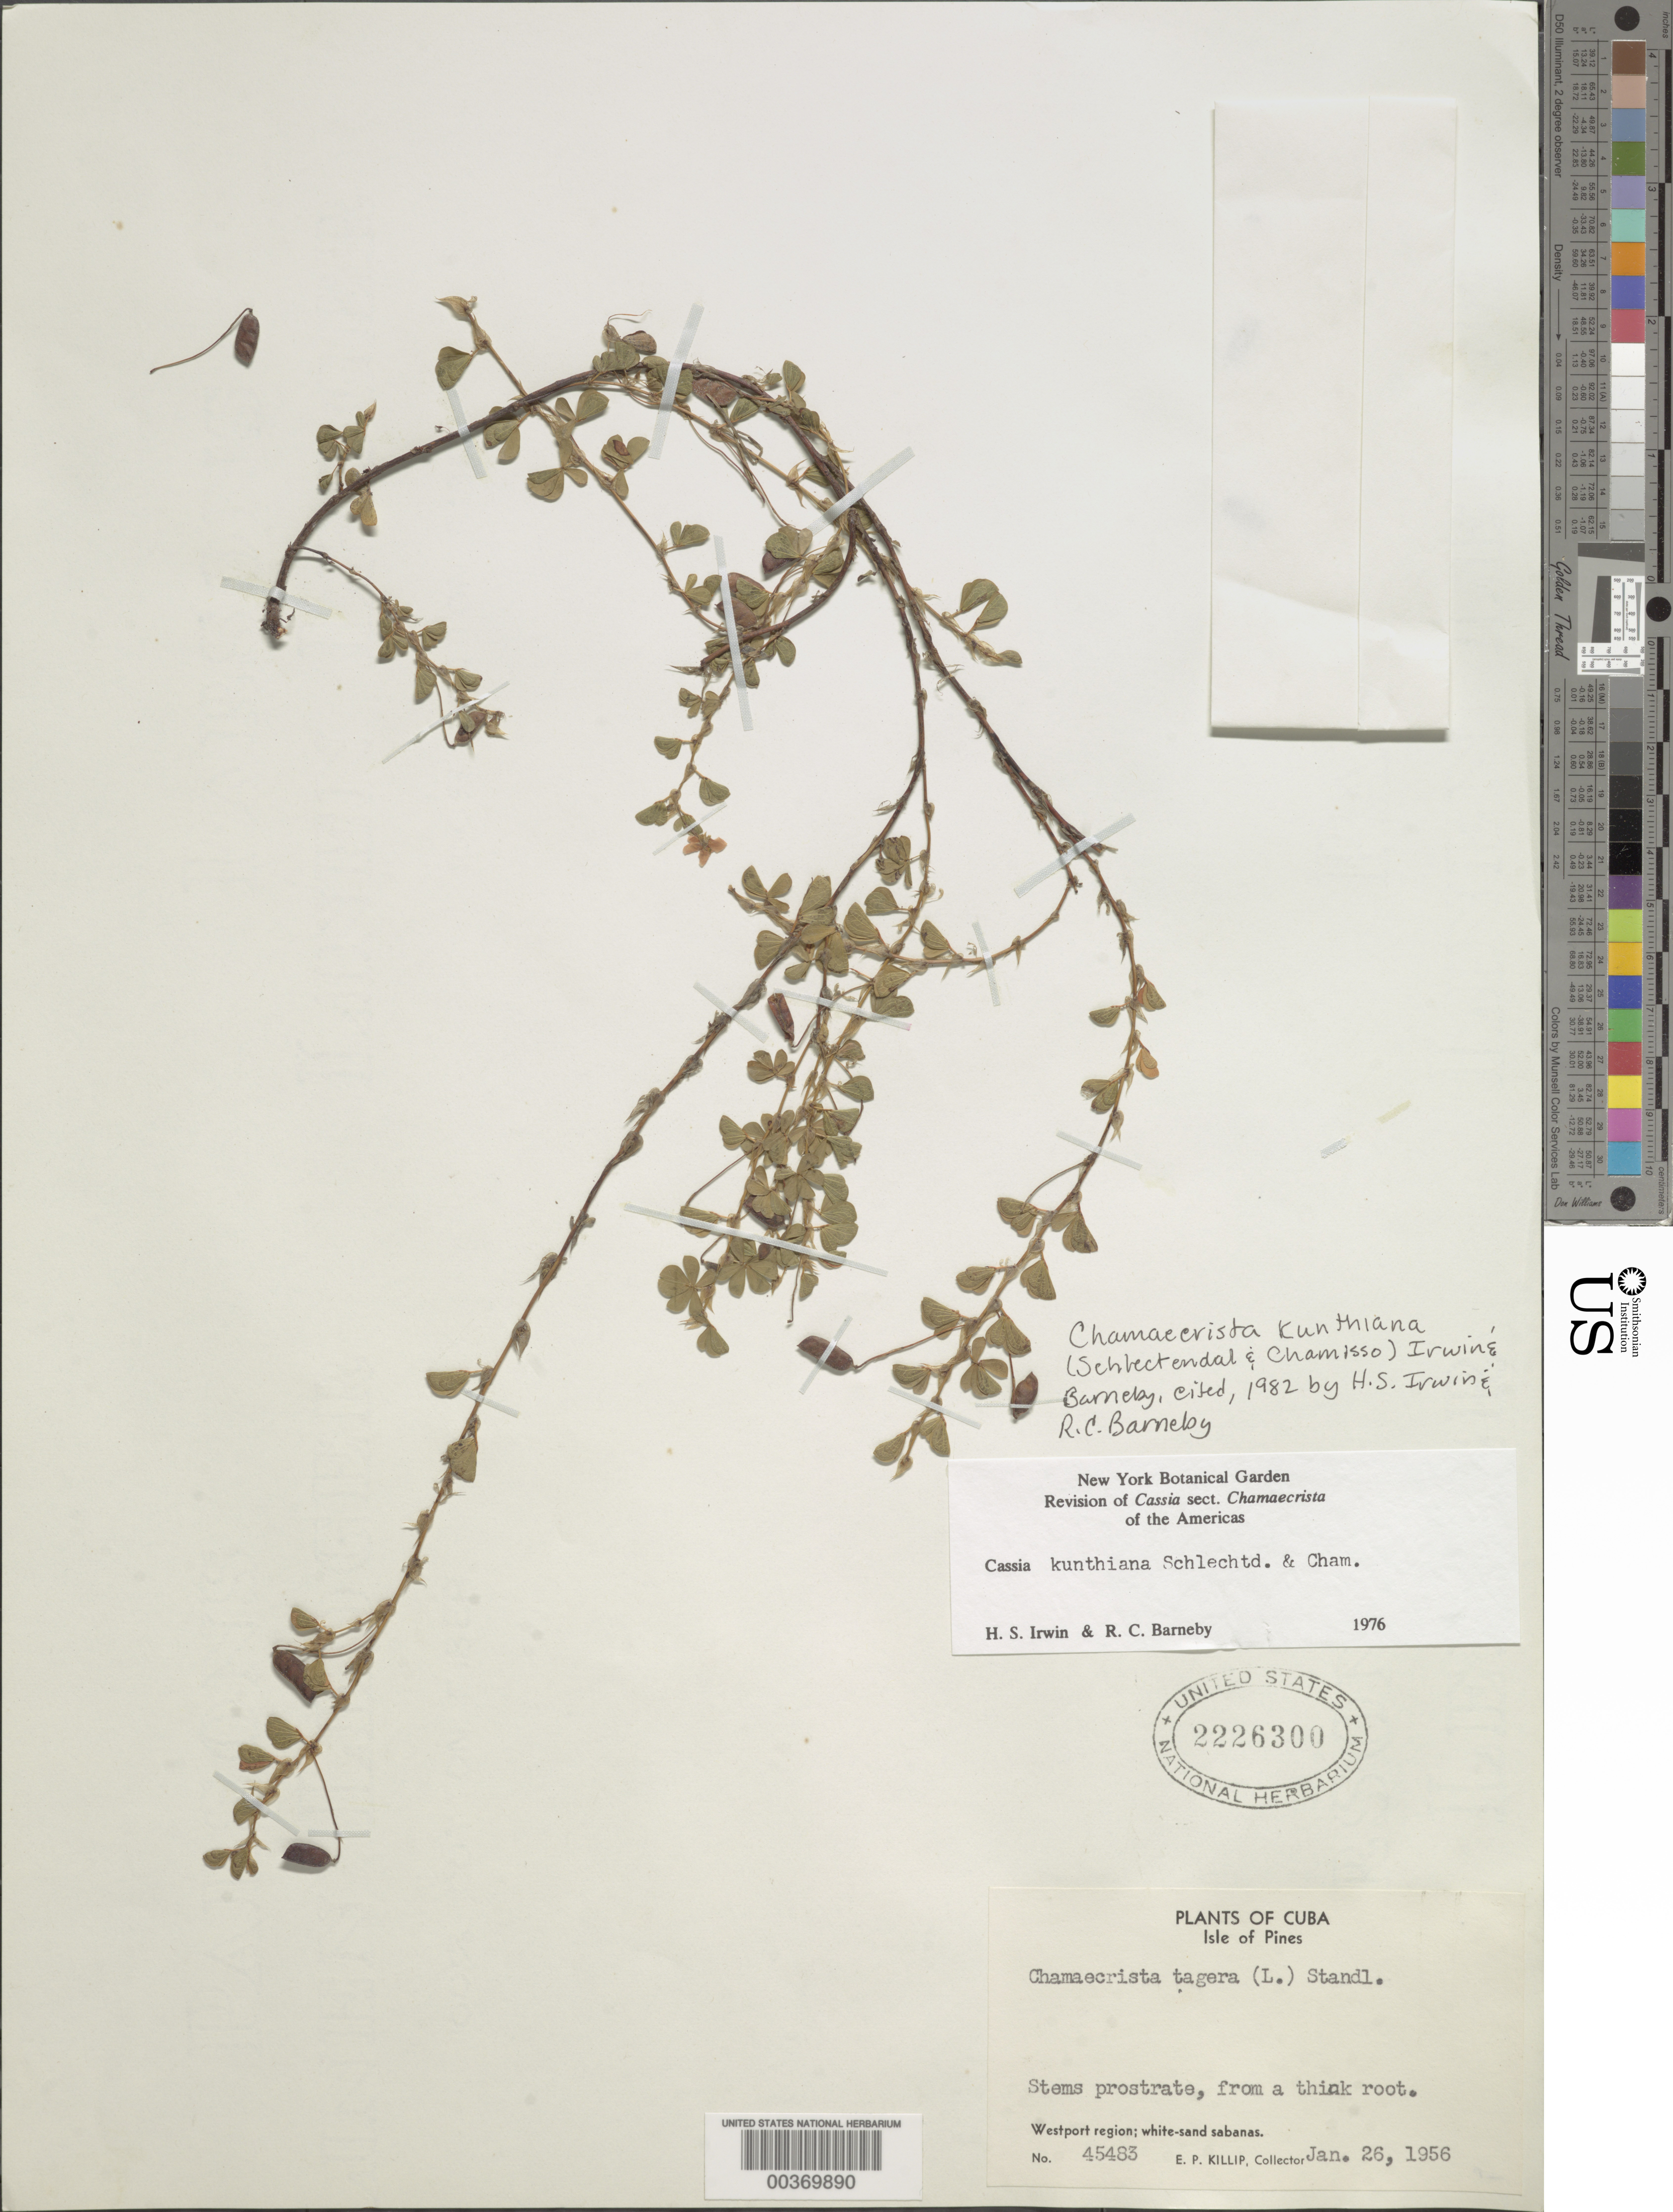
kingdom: Plantae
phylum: Tracheophyta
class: Magnoliopsida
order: Fabales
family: Fabaceae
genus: Chamaecrista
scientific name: Chamaecrista kunthiana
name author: (Schltdl. & Cham.) H.S. Irwin & Barneby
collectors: E. P. Killip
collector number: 45483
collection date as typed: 26 Jan 1956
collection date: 1956-01-26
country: Cuba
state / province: Isla de La Juventud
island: Isla de La Juventud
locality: Westport region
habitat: White-sand sabanas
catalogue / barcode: US 2226300